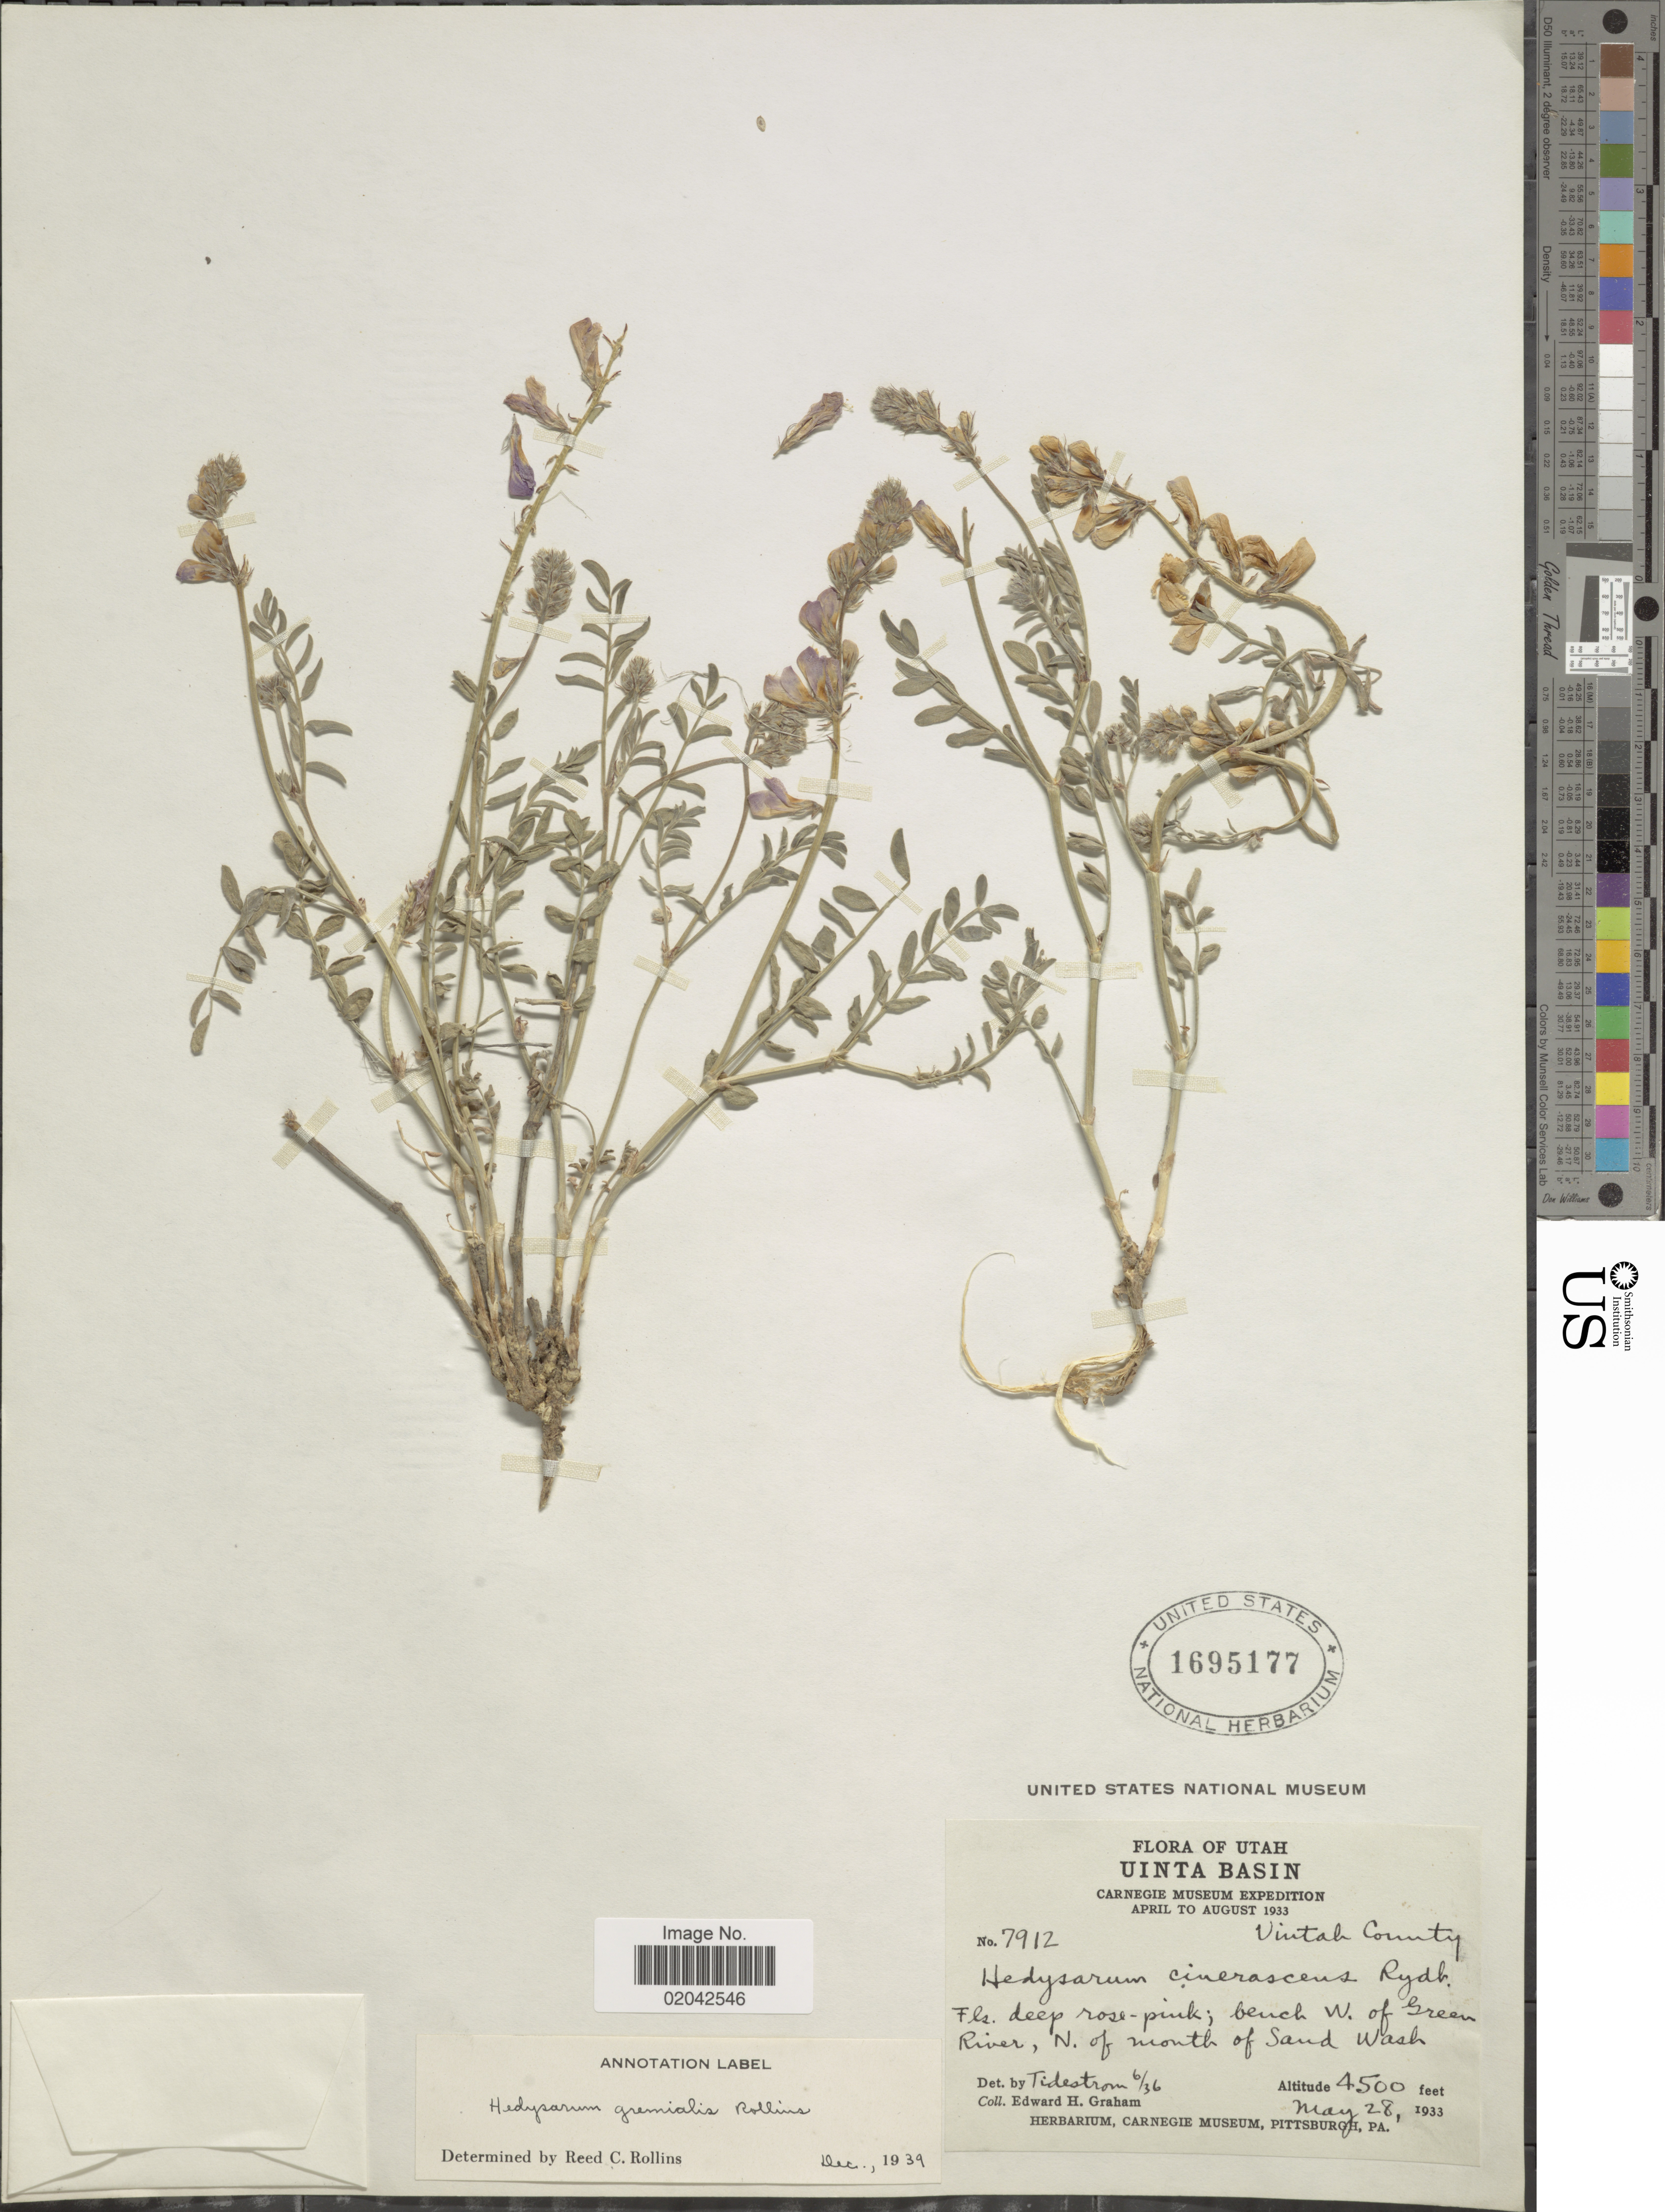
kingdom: Plantae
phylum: Tracheophyta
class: Magnoliopsida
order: Fabales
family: Fabaceae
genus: Hedysarum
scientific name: Hedysarum gremiale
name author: Rollins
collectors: E. H. Graham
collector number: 7912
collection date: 1933-05-28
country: United States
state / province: Utah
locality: Uinta Basin, Uintah County, bench W. of Green River, N. of mouth of Sand Wash.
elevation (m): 1372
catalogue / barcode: US 1695177